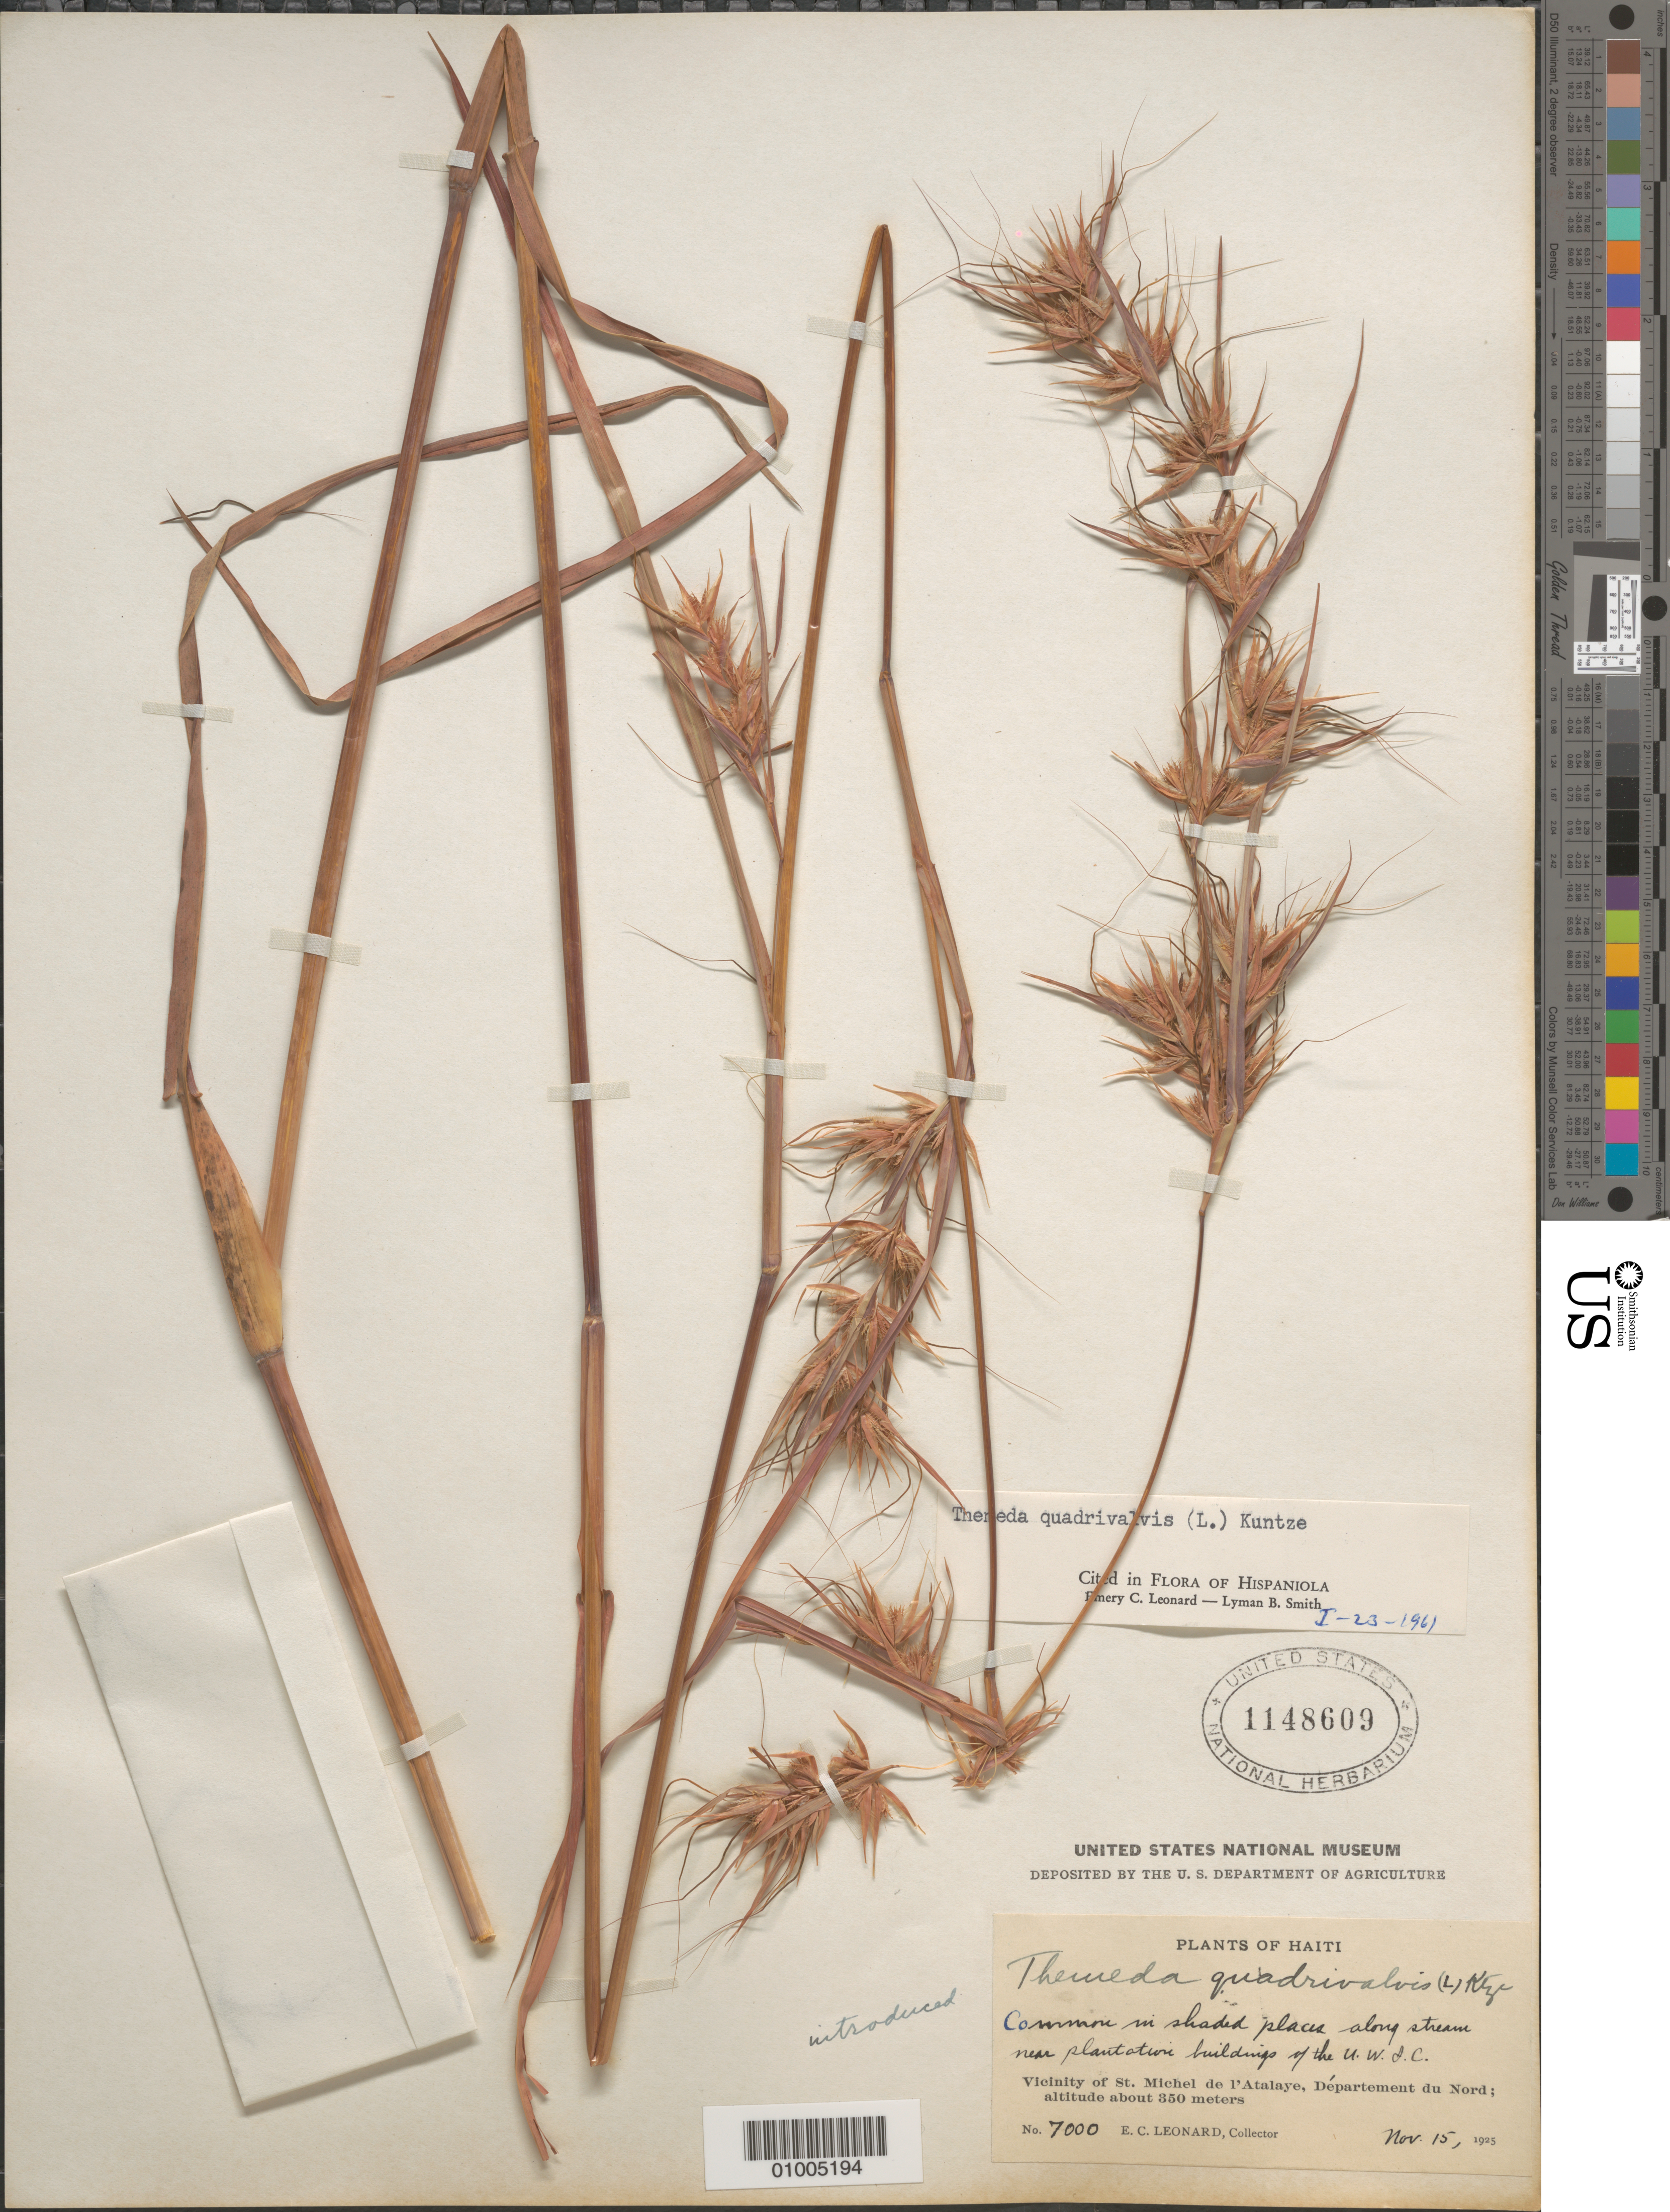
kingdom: Plantae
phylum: Tracheophyta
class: Liliopsida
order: Poales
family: Poaceae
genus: Themeda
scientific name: Themeda quadrivalvis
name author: (L.) Kuntze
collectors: E. C. Leonard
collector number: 7000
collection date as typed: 15 Nov 1925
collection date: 1925-11-15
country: Haiti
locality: Vicinity of St. Michel de l'Atalaye, Departemenet du Nord. Common in shaded places along stream near plantation buildings.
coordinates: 0 N, 0 E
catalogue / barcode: US 1148609